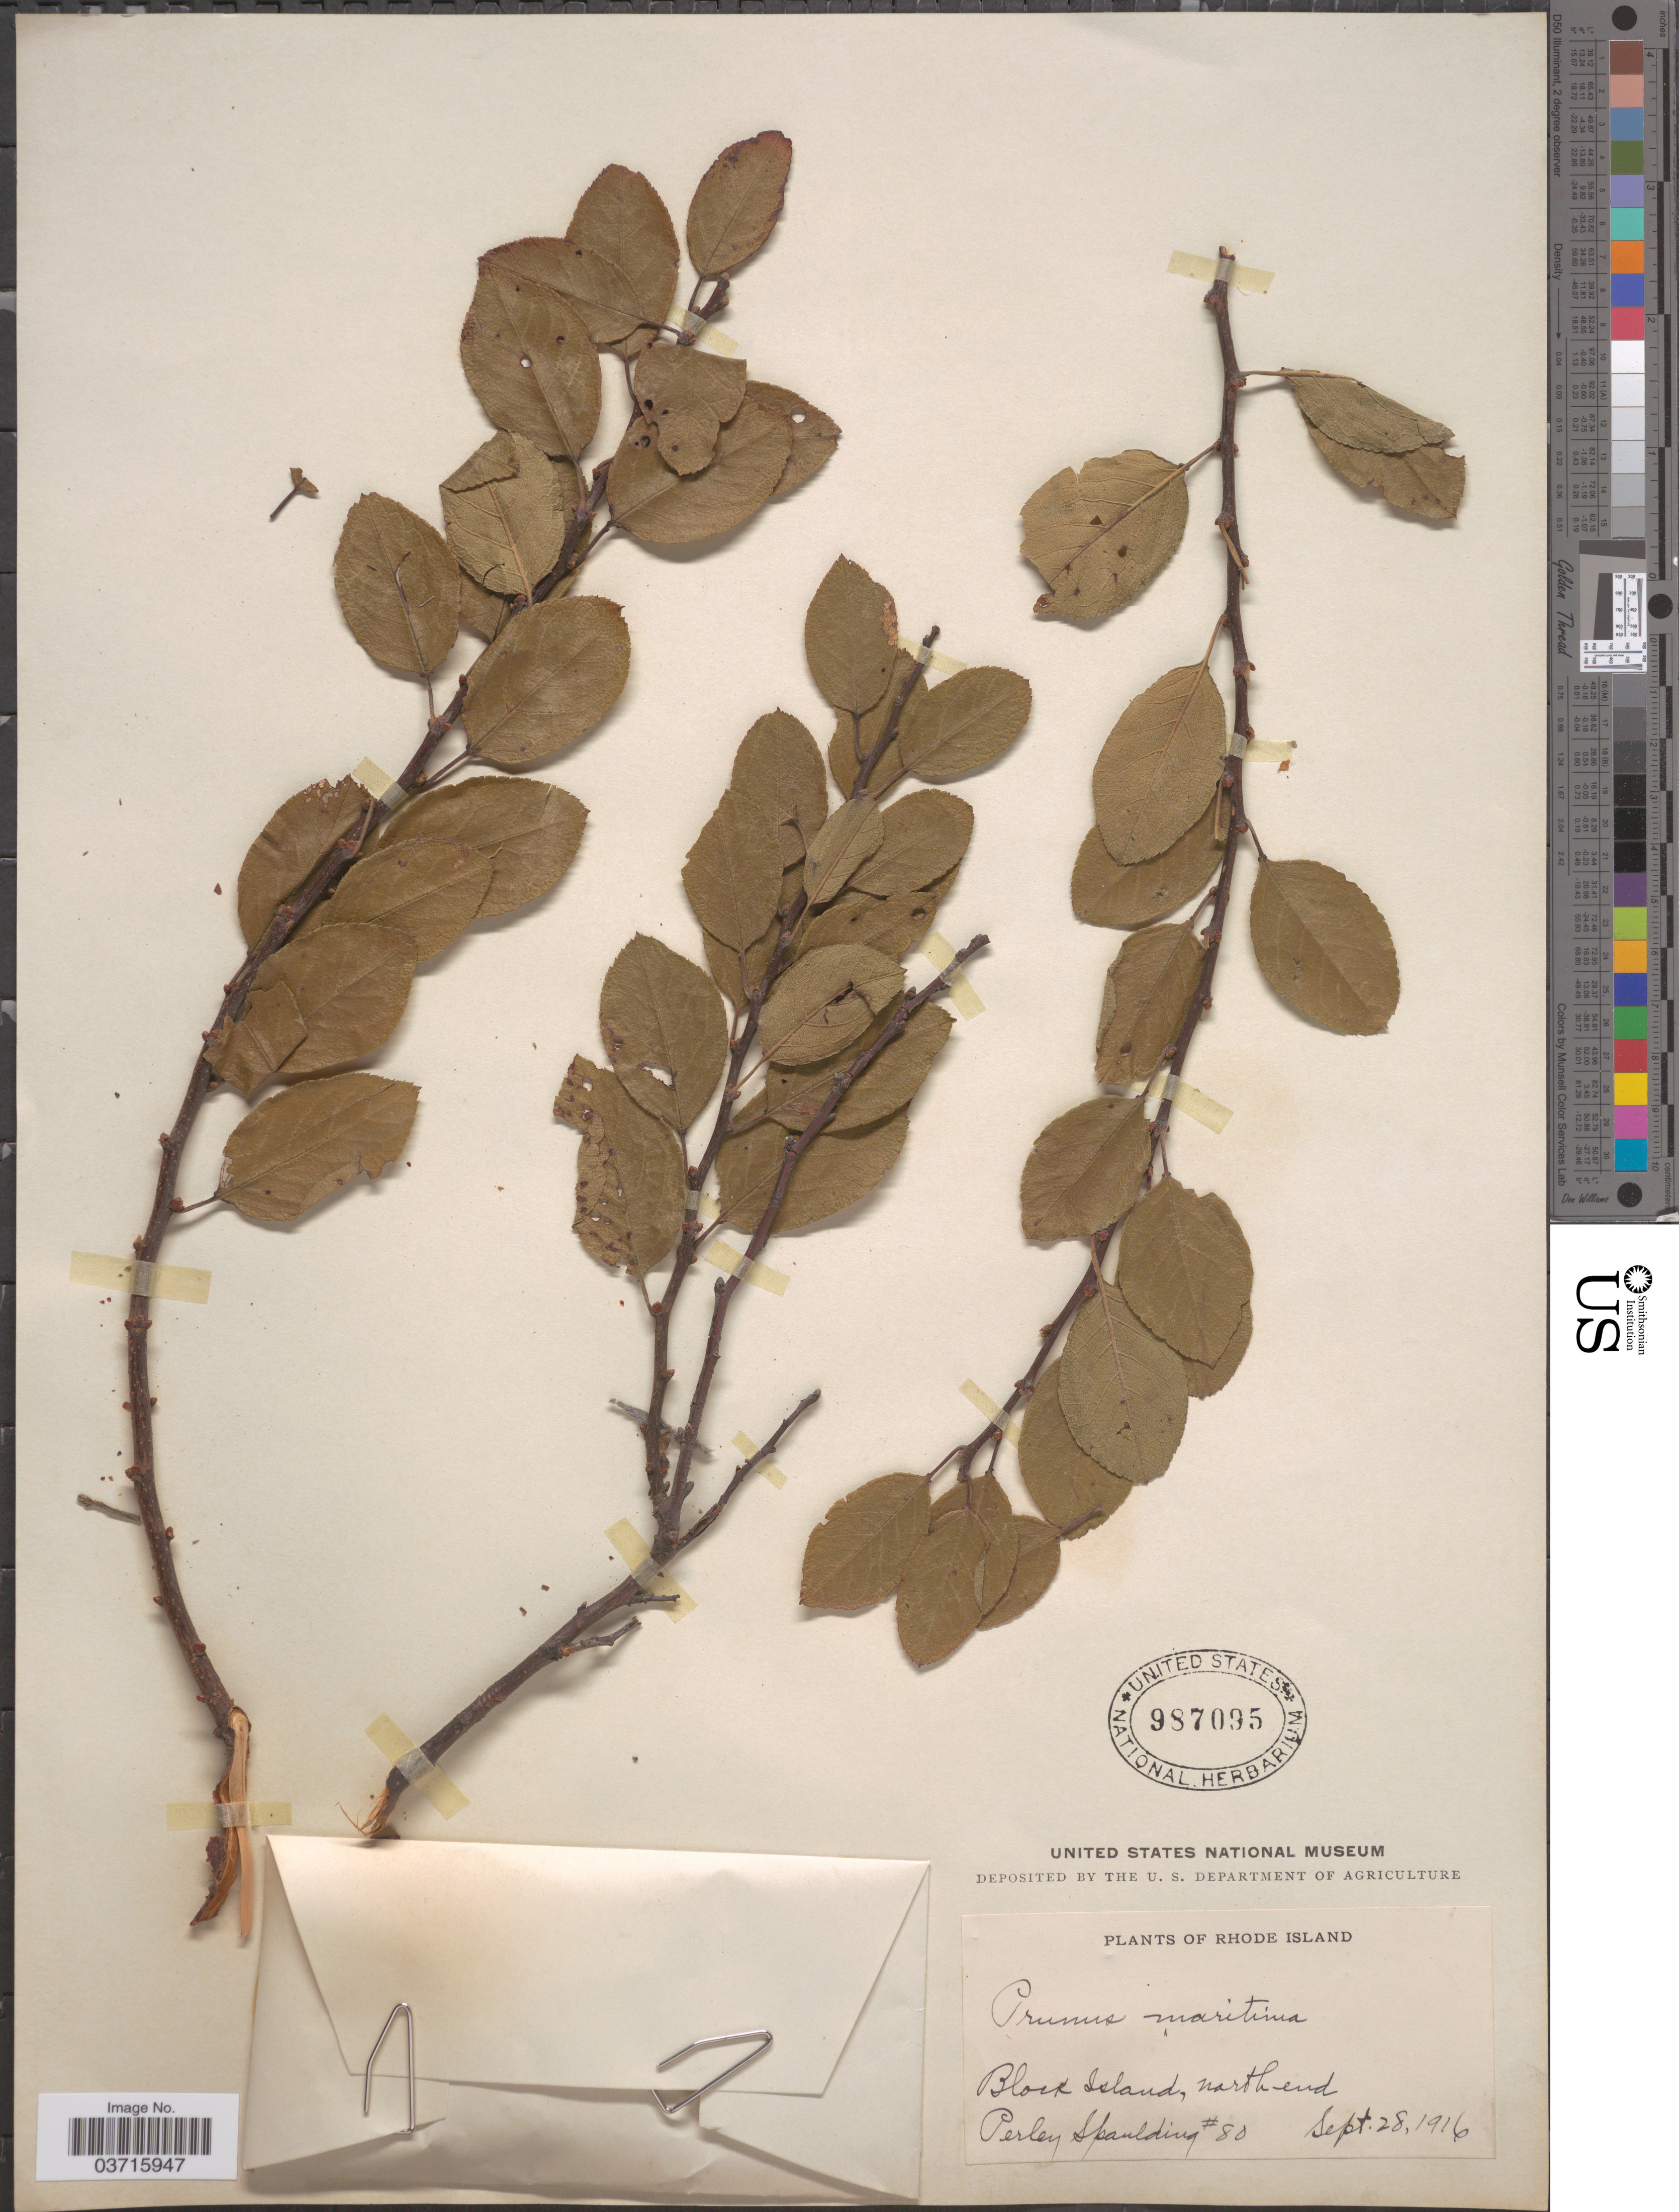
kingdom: Plantae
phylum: Tracheophyta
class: Magnoliopsida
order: Rosales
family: Rosaceae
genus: Prunus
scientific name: Prunus maritima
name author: Marshall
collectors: P. Spaulding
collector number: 80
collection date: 1916-09-28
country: United States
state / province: Rhode Island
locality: Block Island, north end.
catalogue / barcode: US 987095